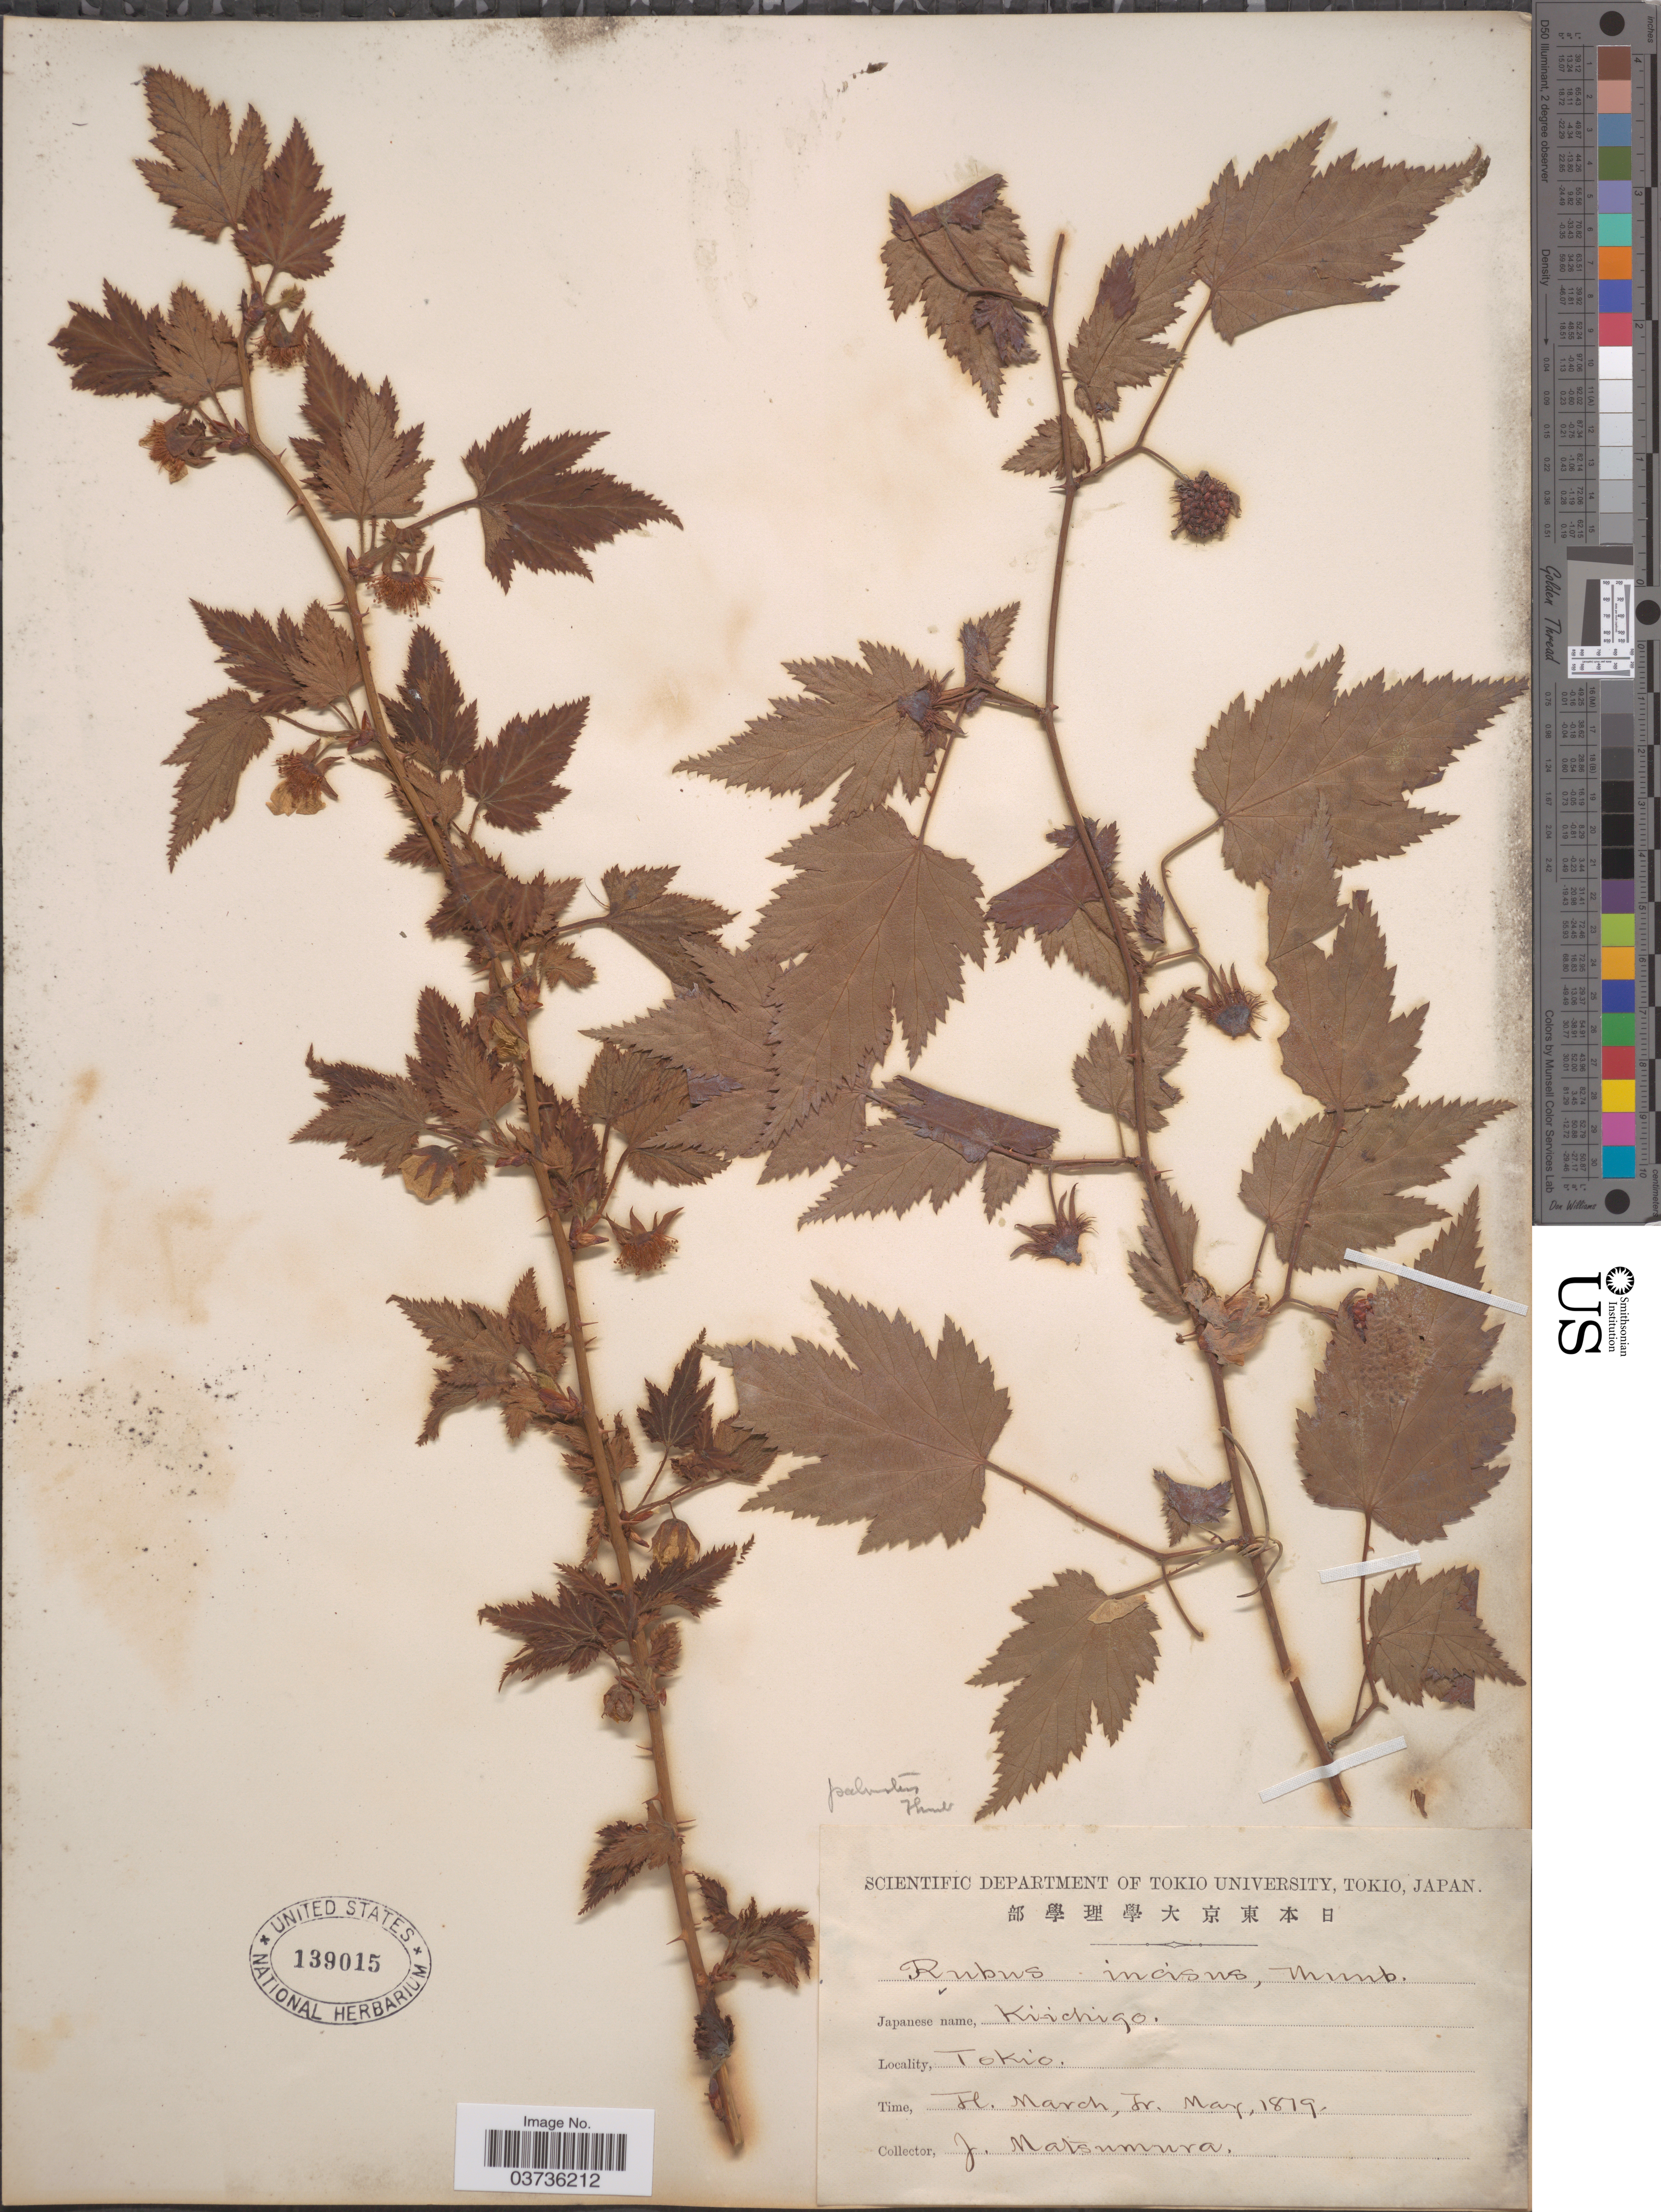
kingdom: Plantae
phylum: Tracheophyta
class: Magnoliopsida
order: Rosales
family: Rosaceae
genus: Rubus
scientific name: Rubus palmatus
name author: Thunb.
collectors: J. Matsumura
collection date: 1879-03/1879-05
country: Japan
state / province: Tokyo, Federal City of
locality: Tokio.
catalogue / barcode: US 139015